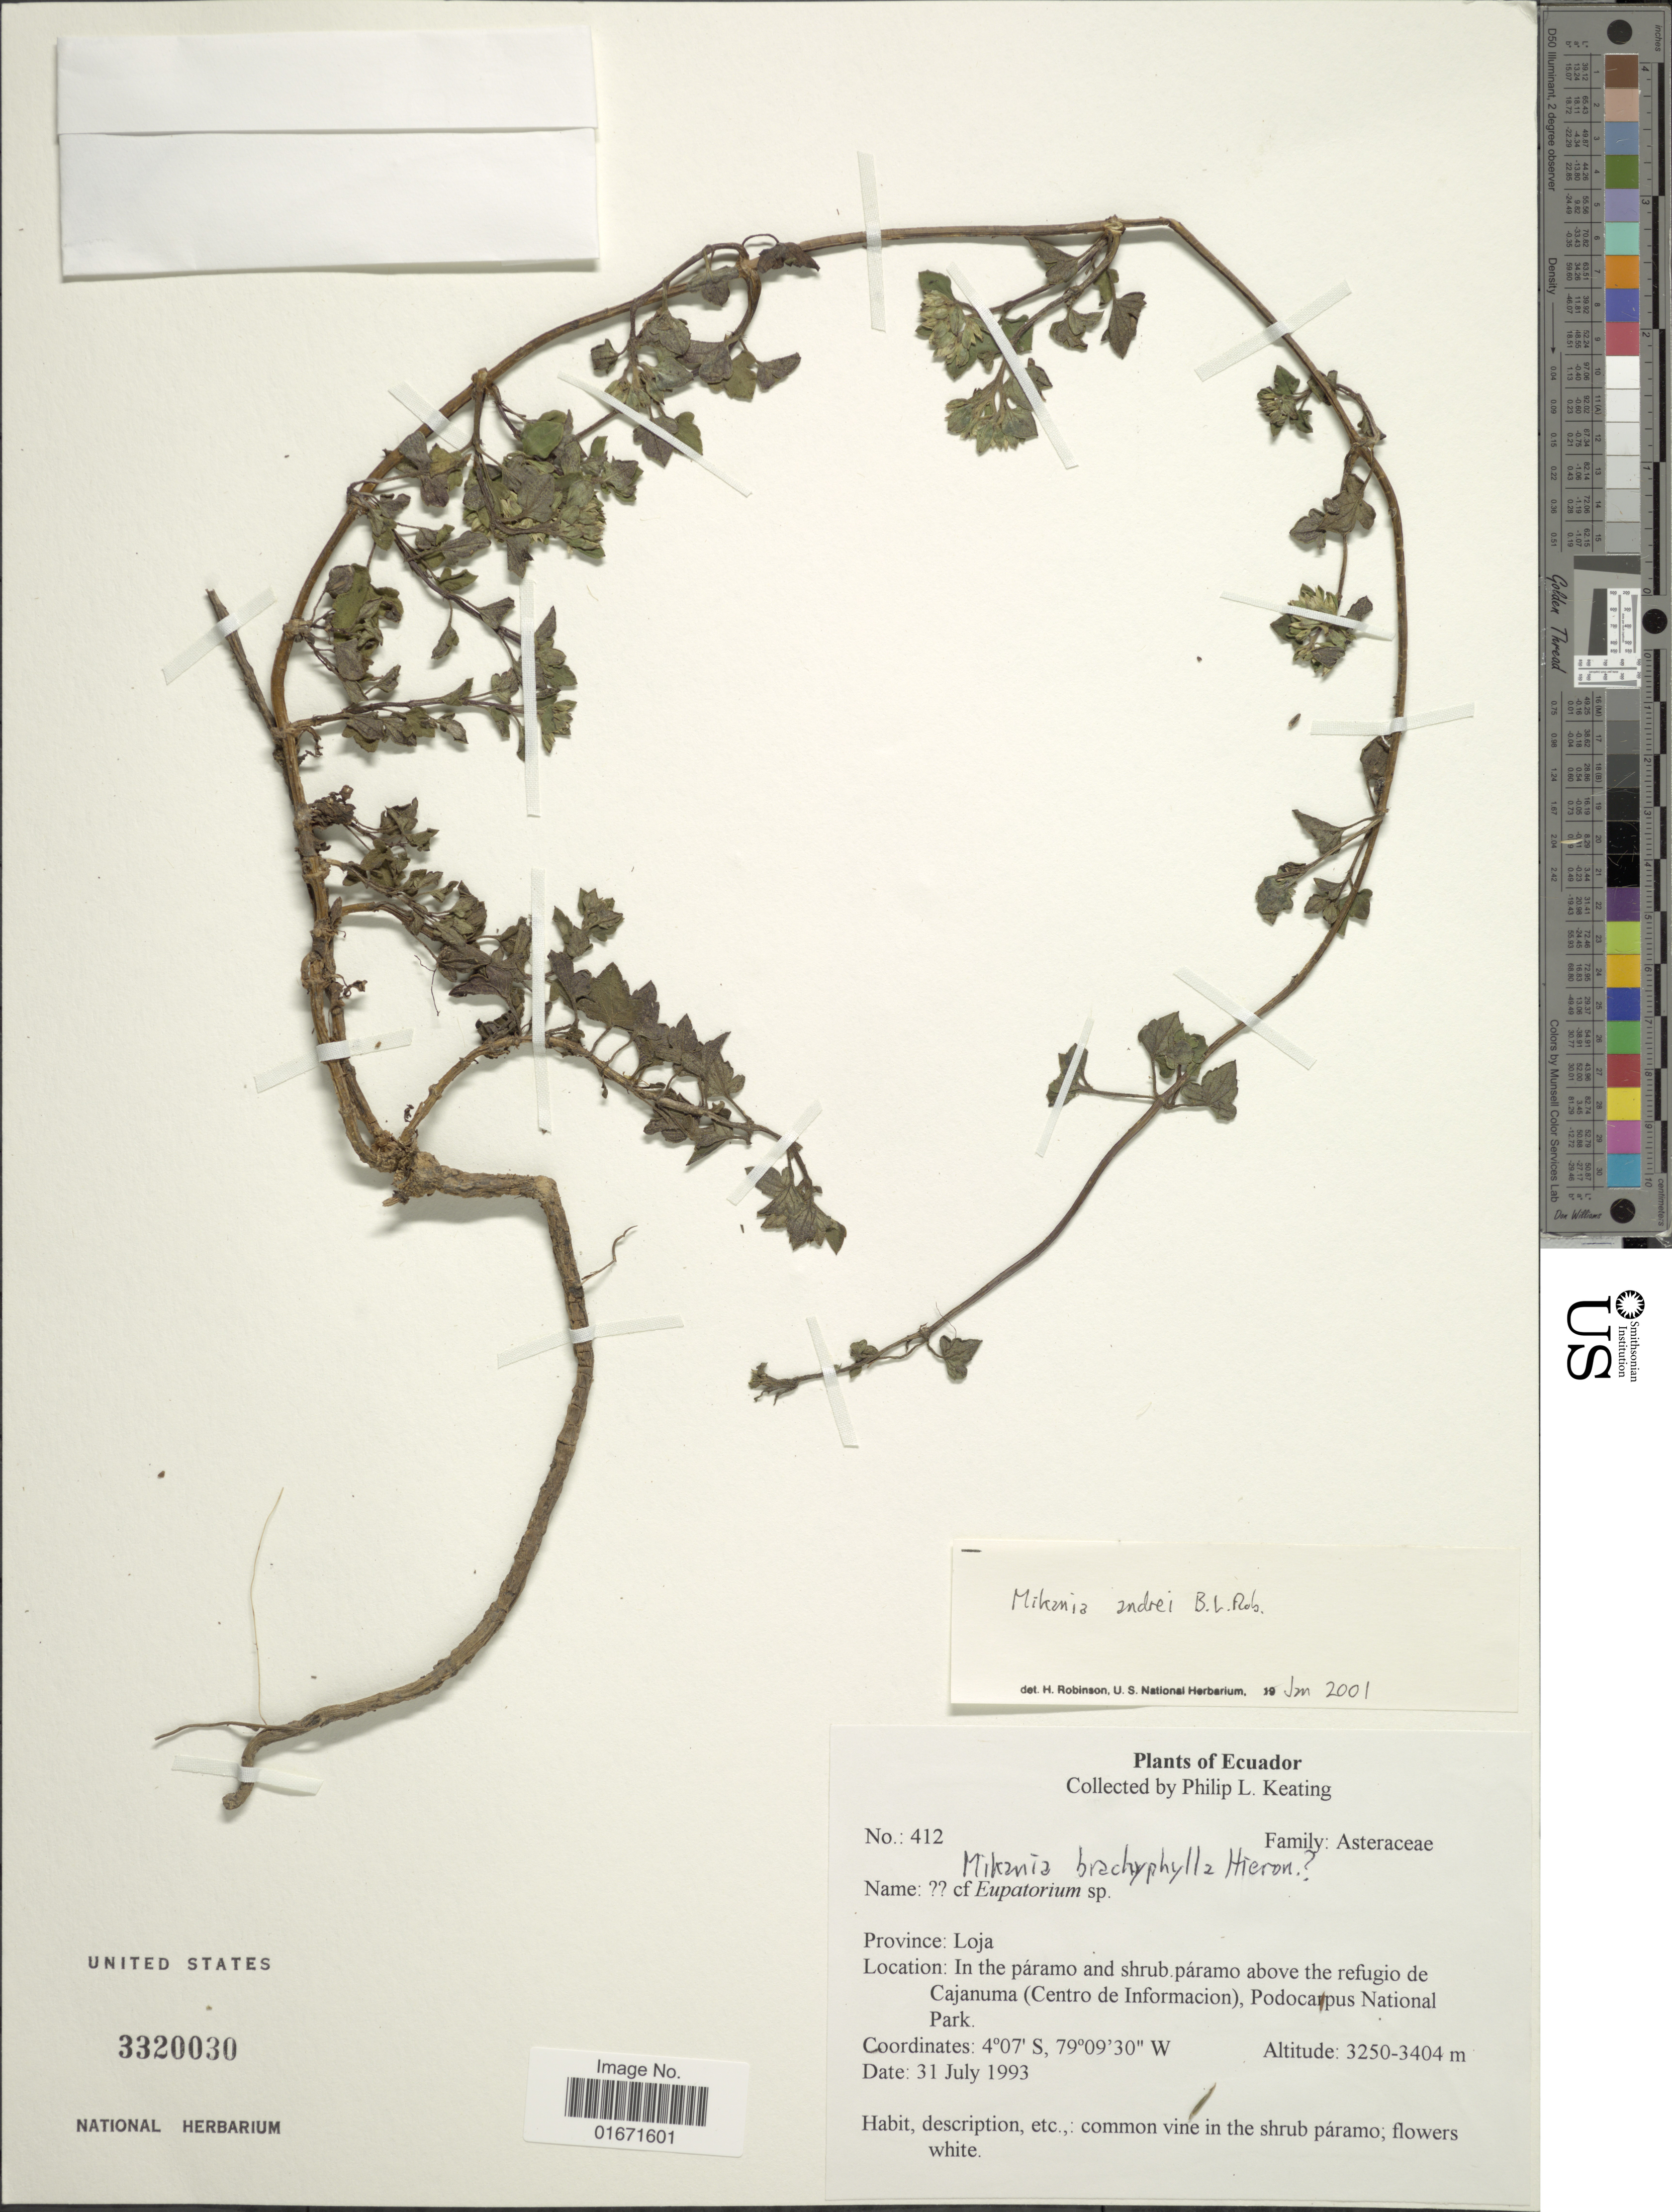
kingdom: Plantae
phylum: Tracheophyta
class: Magnoliopsida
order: Asterales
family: Asteraceae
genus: Mikania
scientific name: Mikania andrei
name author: B.L. Rob.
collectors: P. Keating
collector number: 412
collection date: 1993-07-31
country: Ecuador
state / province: Loja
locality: Province: Loja. In the páramo and shrub páramo above the refugio de Cajanuma (Centro de Informacion), Podocarpus National Park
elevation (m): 3250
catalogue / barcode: US 3320030